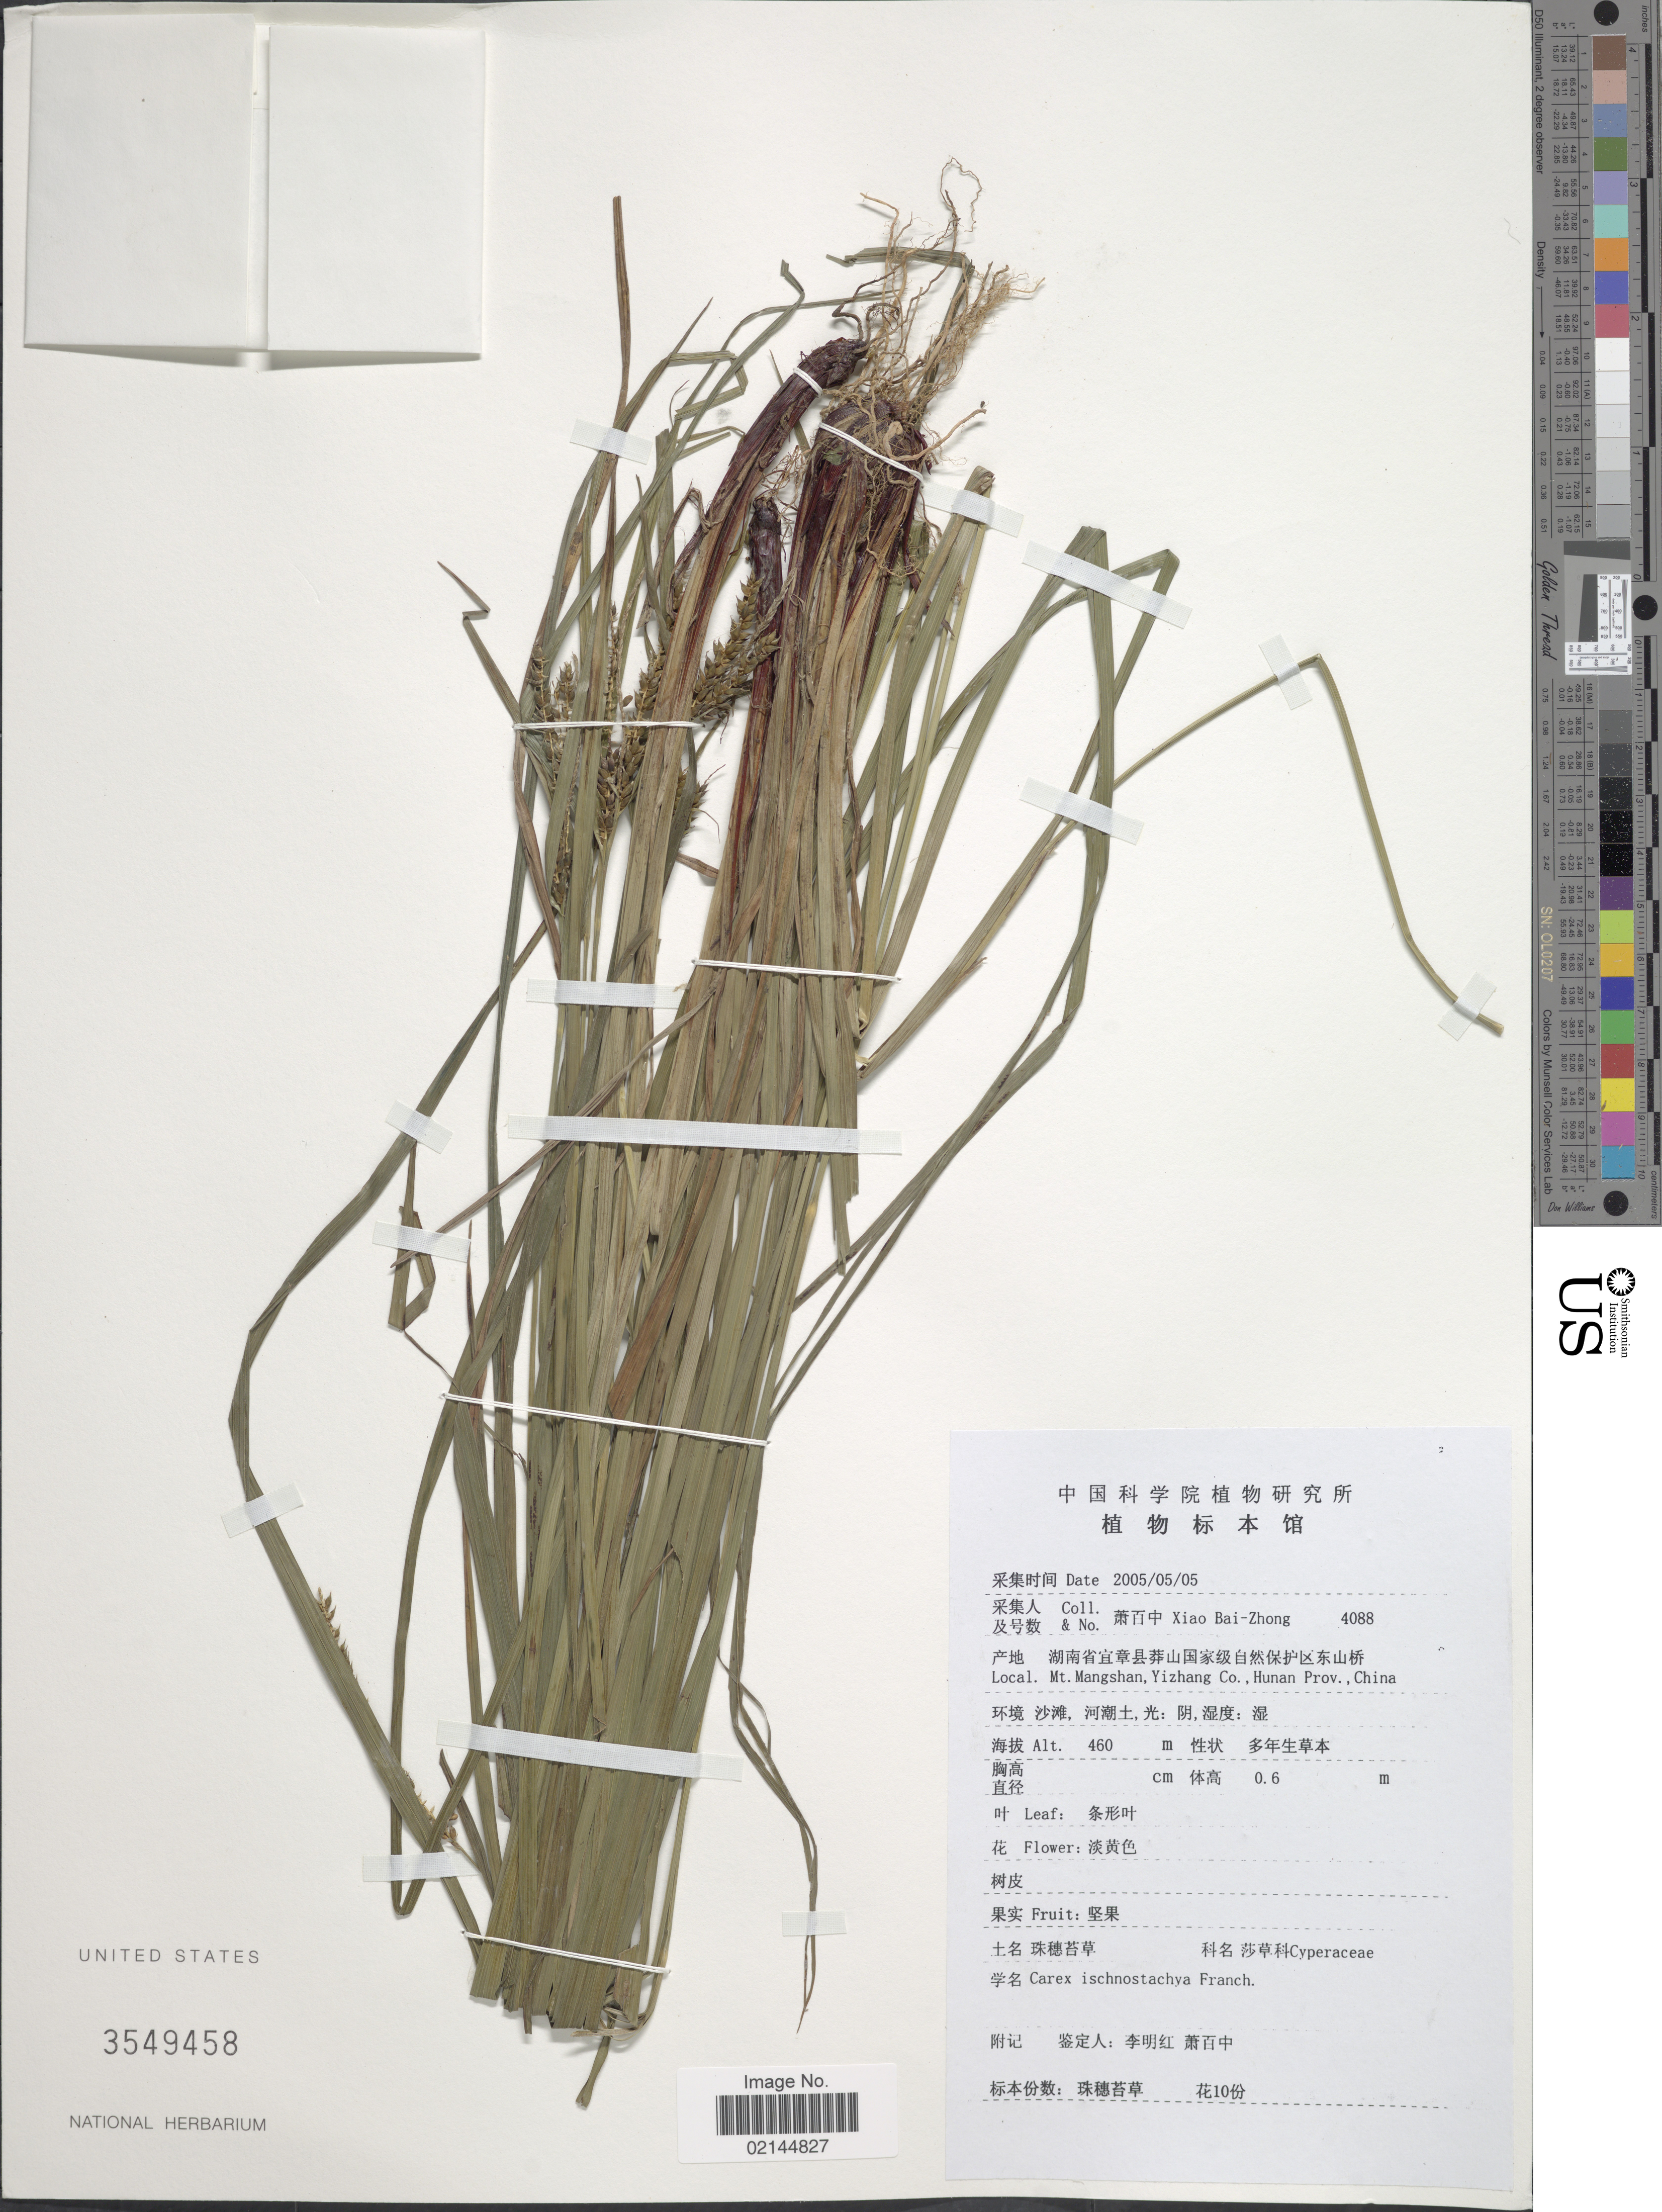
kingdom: Plantae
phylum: Tracheophyta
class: Liliopsida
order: Poales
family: Cyperaceae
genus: Carex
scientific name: Carex ischnostachya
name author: Steud.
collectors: B. Z. Xiao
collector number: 4088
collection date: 2005-05-05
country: China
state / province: Hunan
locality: Mt. Mangshan, Yizhang Co.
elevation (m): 460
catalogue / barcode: US 3549458